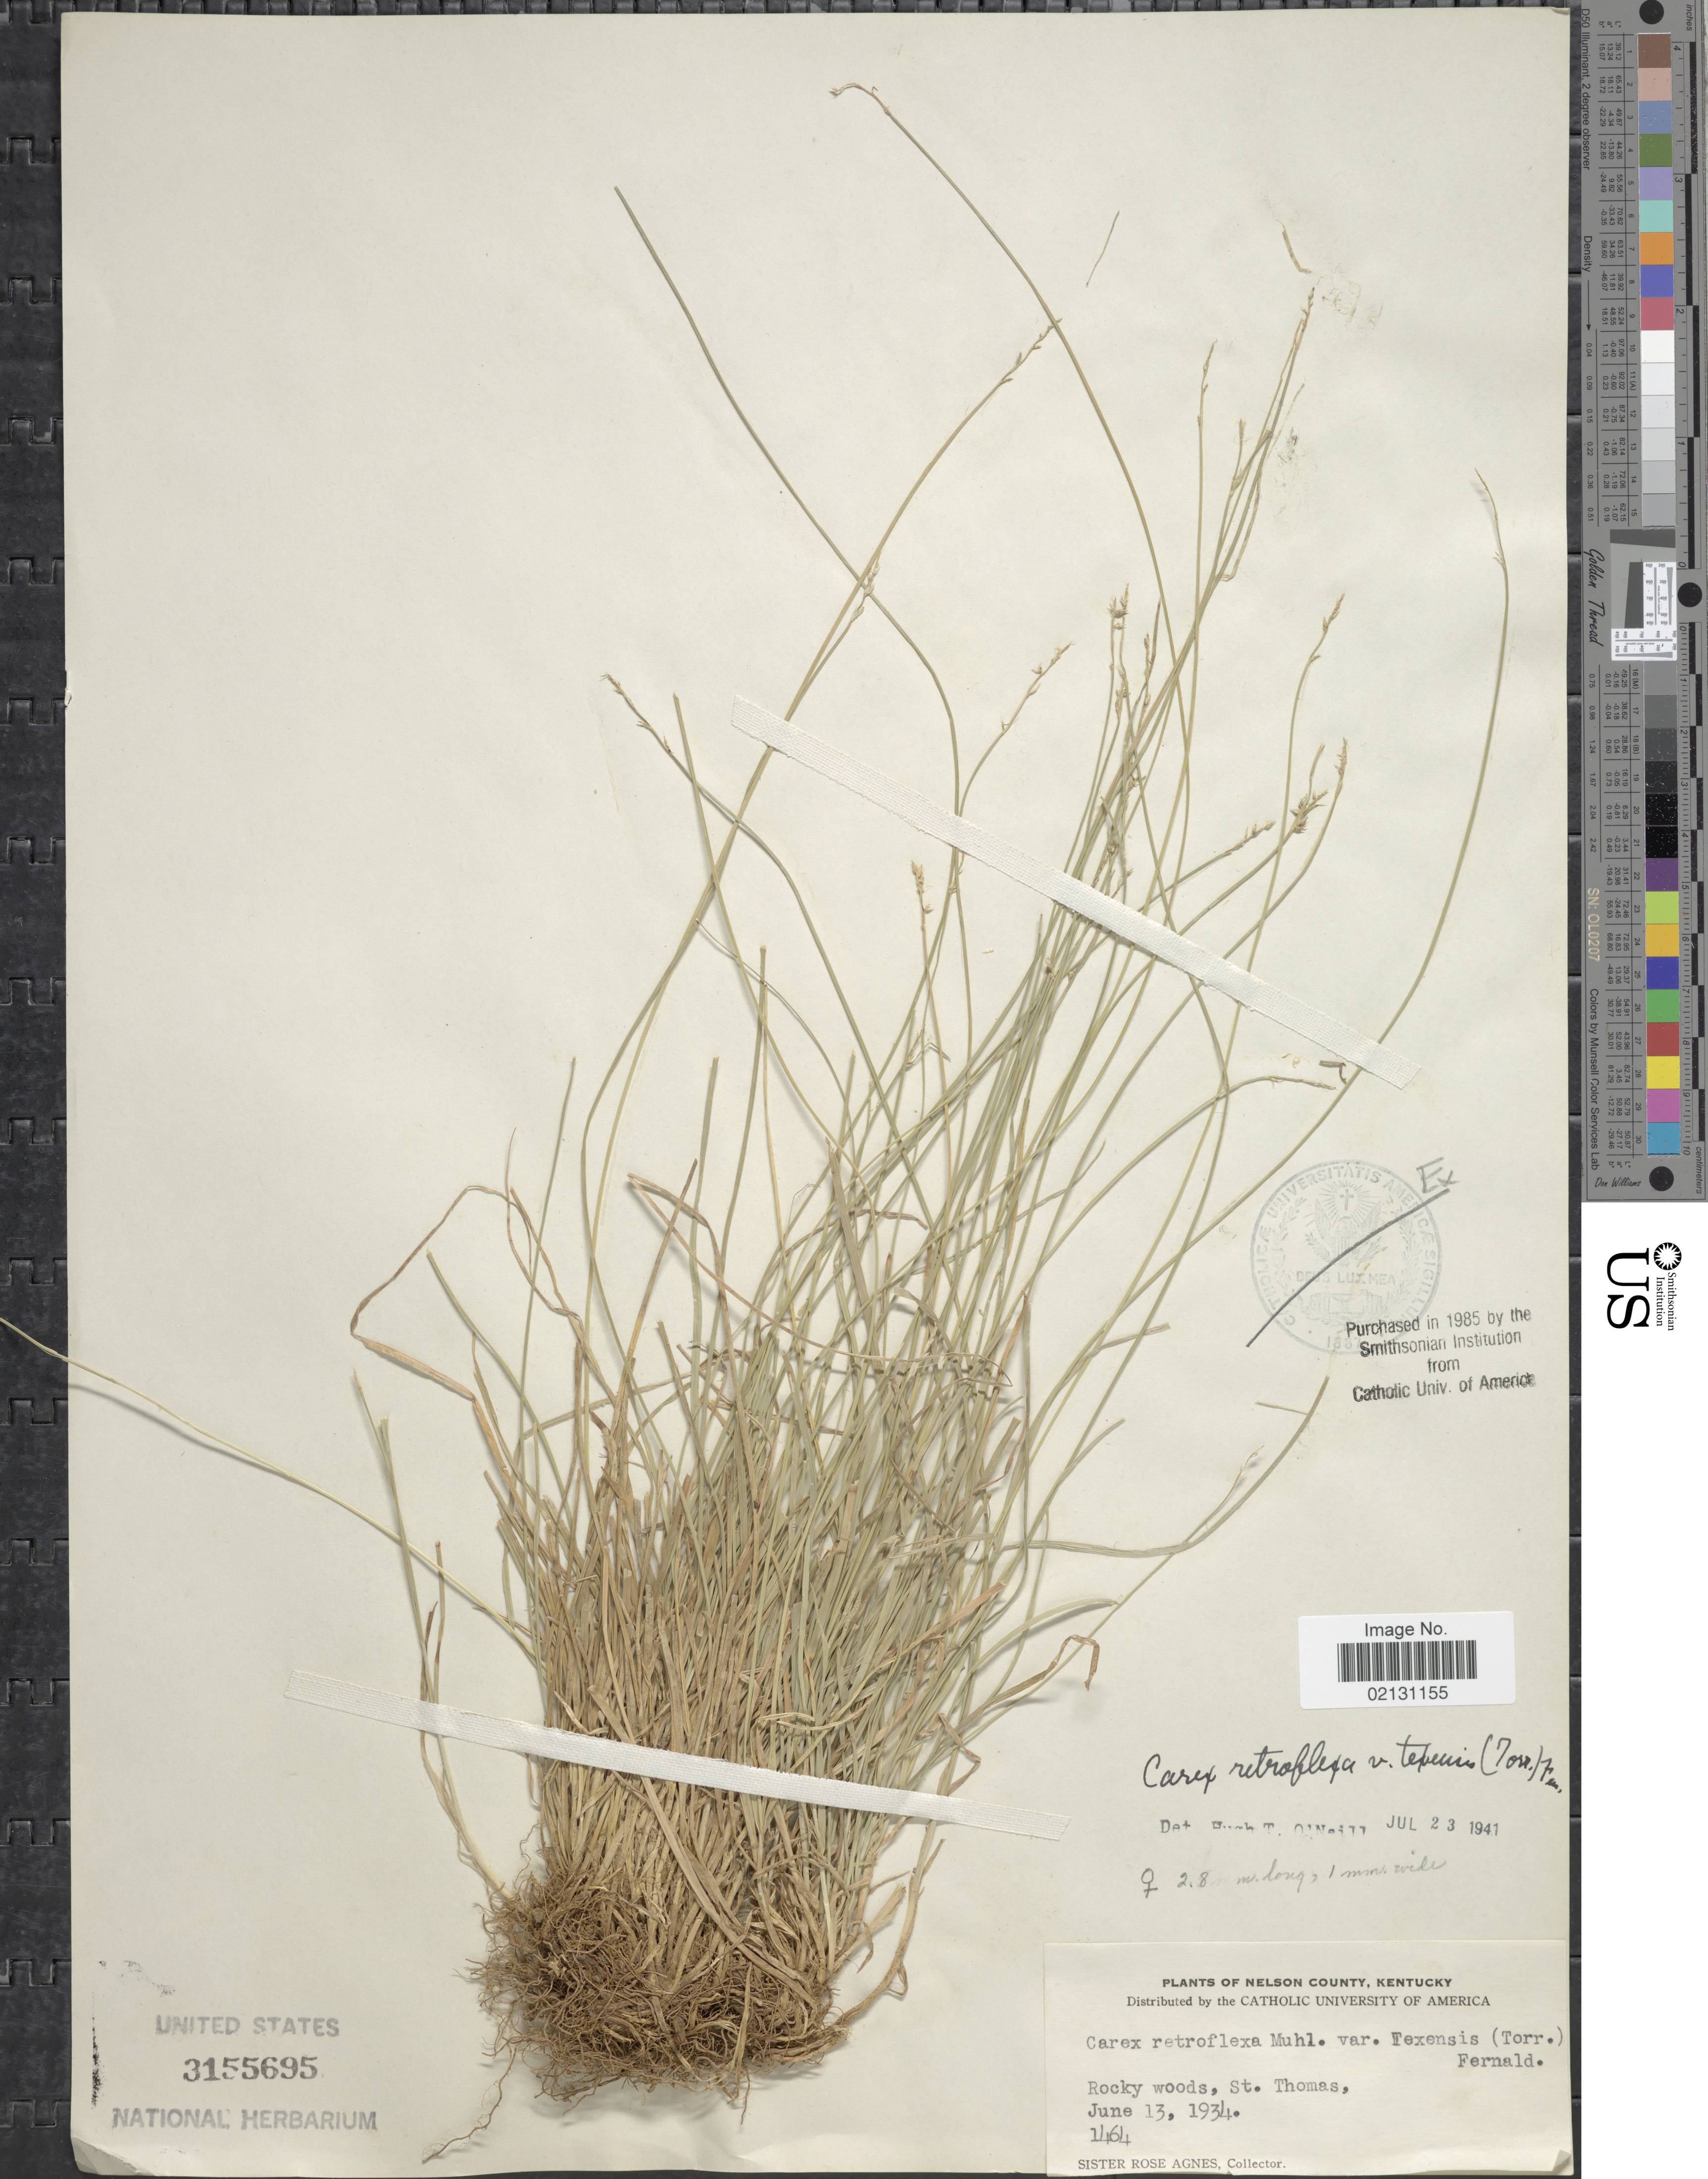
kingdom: Plantae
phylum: Tracheophyta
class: Liliopsida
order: Poales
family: Cyperaceae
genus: Carex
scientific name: Carex retroflexa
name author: Muhl. ex Willd.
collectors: Sister Rose Agnes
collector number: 1464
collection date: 1934-06-13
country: United States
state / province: Kentucky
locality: Nelson County, Rocky woods, St Thomas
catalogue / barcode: US 3155695